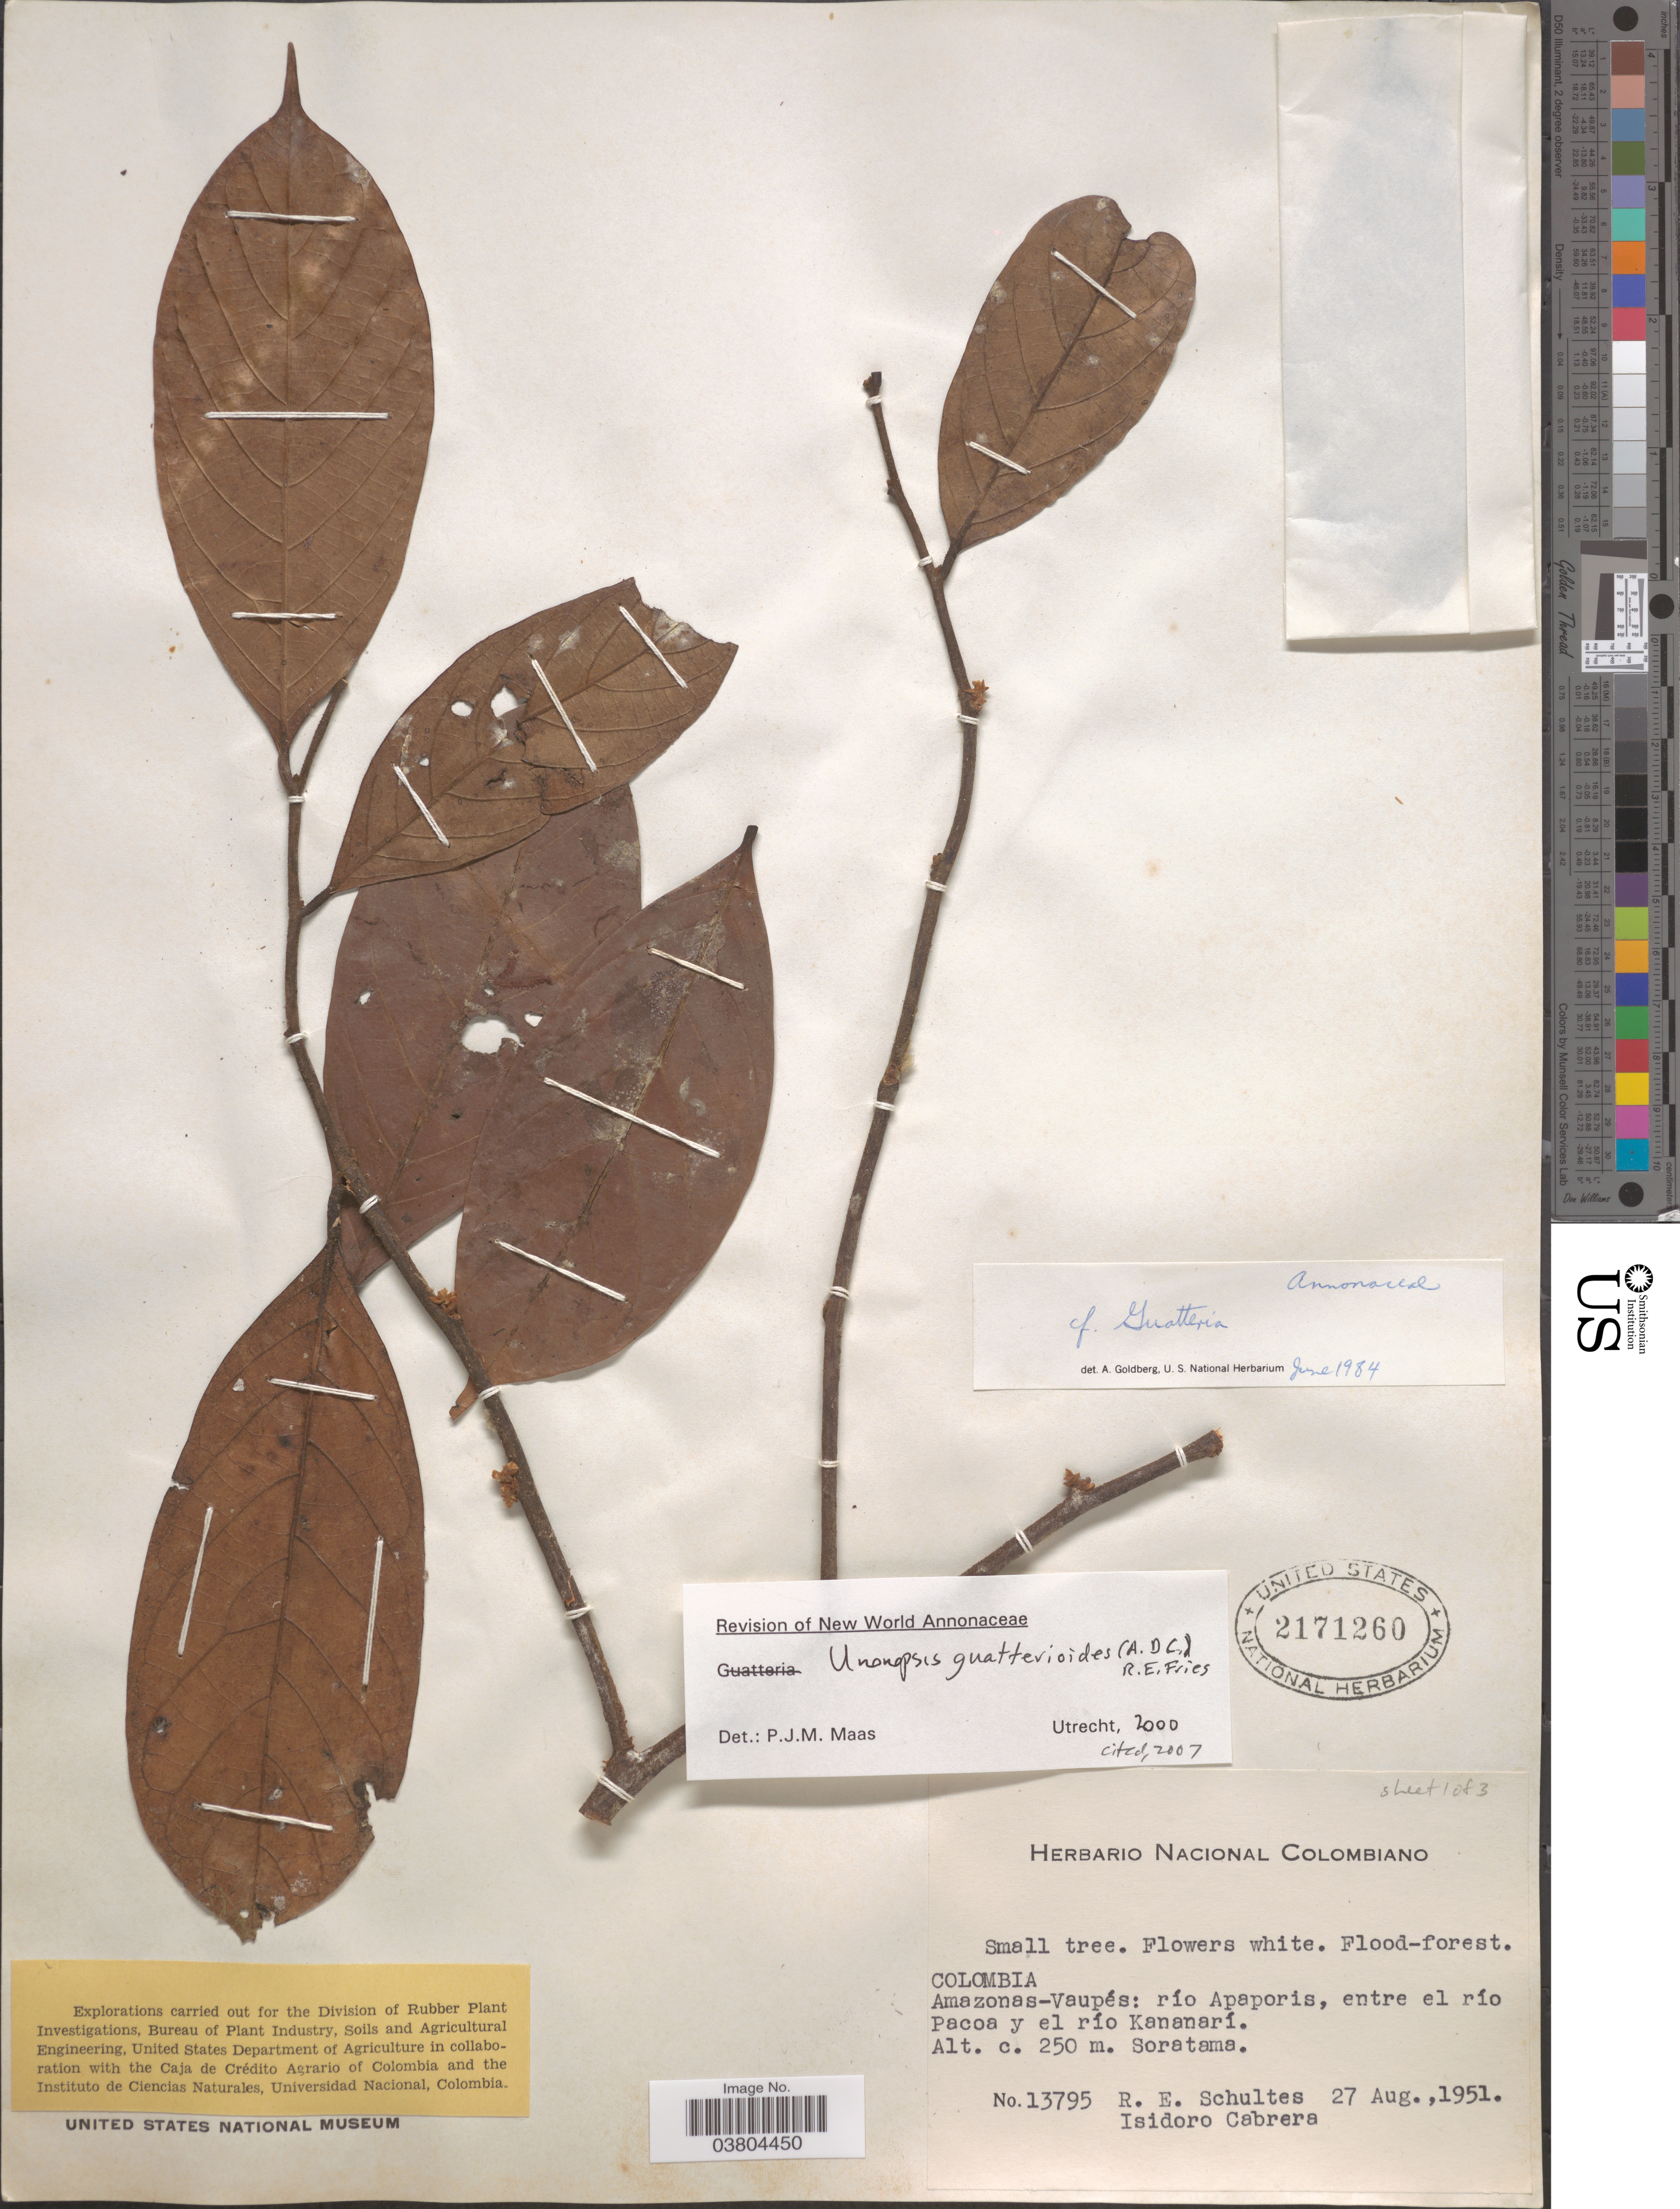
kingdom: Plantae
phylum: Tracheophyta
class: Magnoliopsida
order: Magnoliales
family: Annonaceae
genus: Unonopsis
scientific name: Unonopsis guatterioides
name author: (A. DC.) R.E. Fr.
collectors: R. E. Schultes & I. Cabrera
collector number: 13795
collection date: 1951-08-27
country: Colombia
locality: Amazonas-Vaupés. río Apaporis, entre el río Pacoa y el río Kananarí. Soratama.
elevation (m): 250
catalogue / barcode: US 2171260